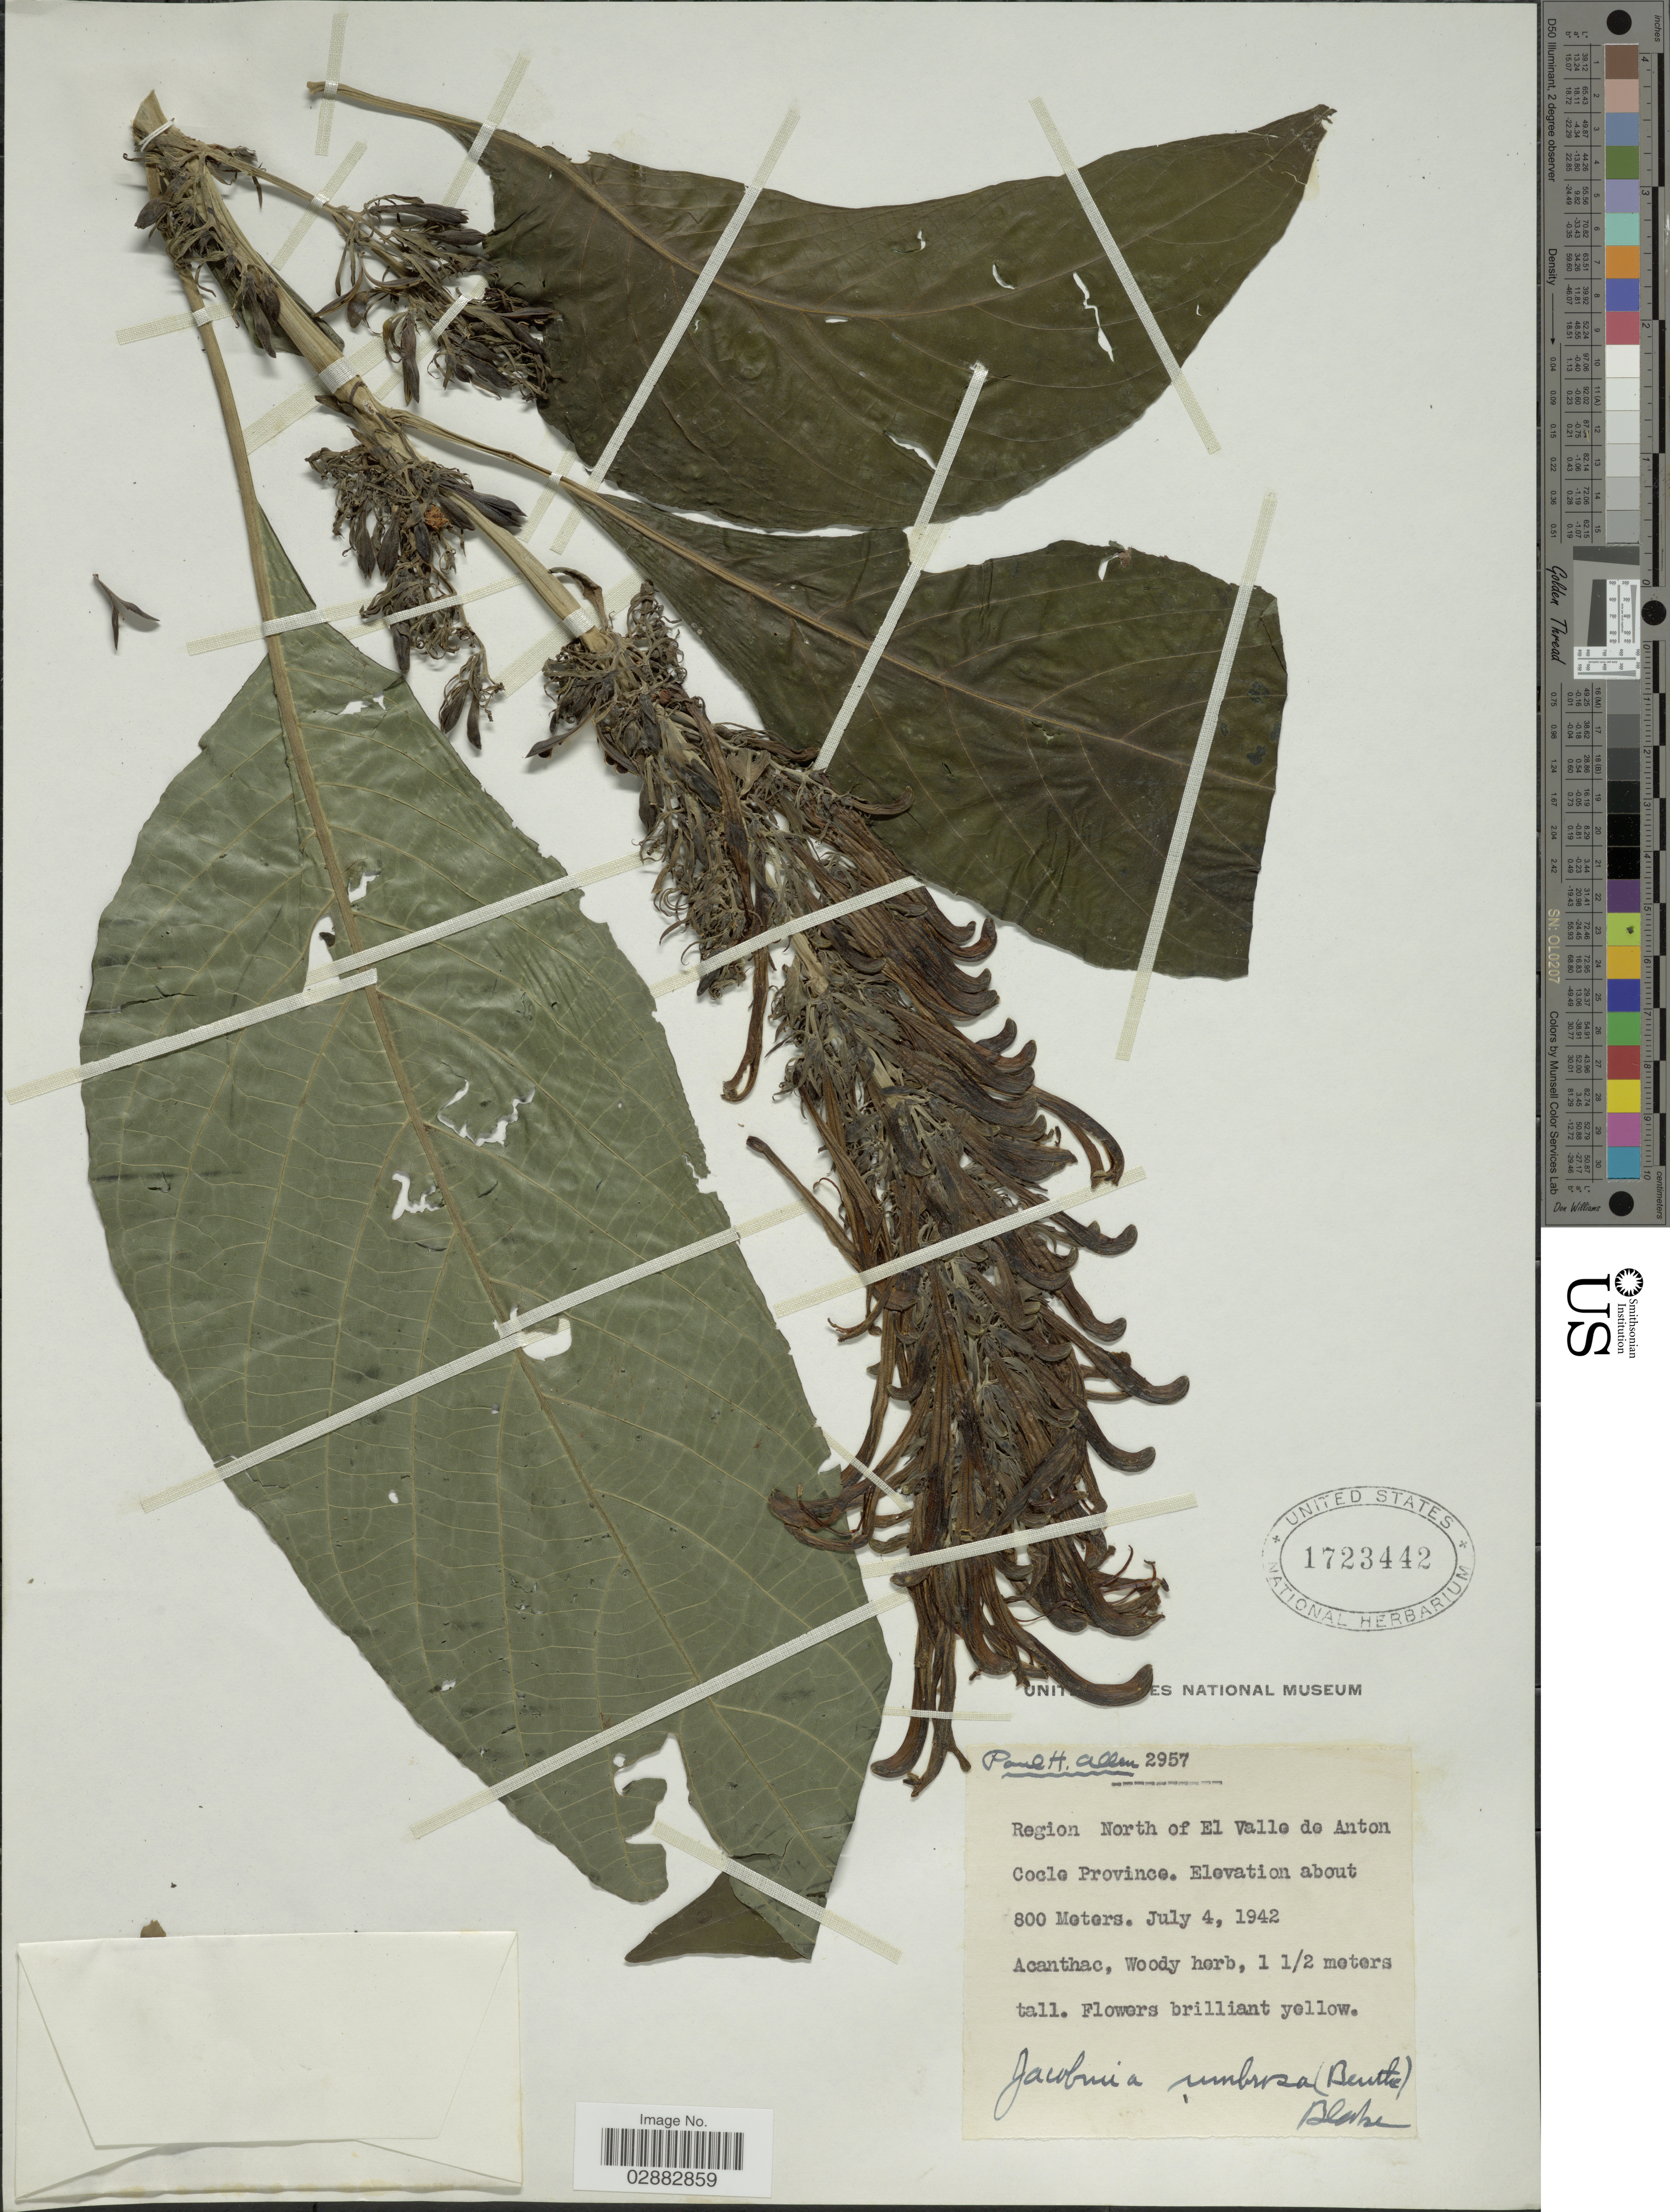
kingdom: Plantae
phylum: Tracheophyta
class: Magnoliopsida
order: Lamiales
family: Acanthaceae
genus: Jacobinia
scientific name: Jacobinia umbrosa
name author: (Benth.) S.F. Blake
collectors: P. H. Allen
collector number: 2957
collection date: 1942-07-04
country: Panama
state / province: Coclé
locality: Region North of El Valle de Anton. Cocle Province.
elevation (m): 800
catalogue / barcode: US 1723442